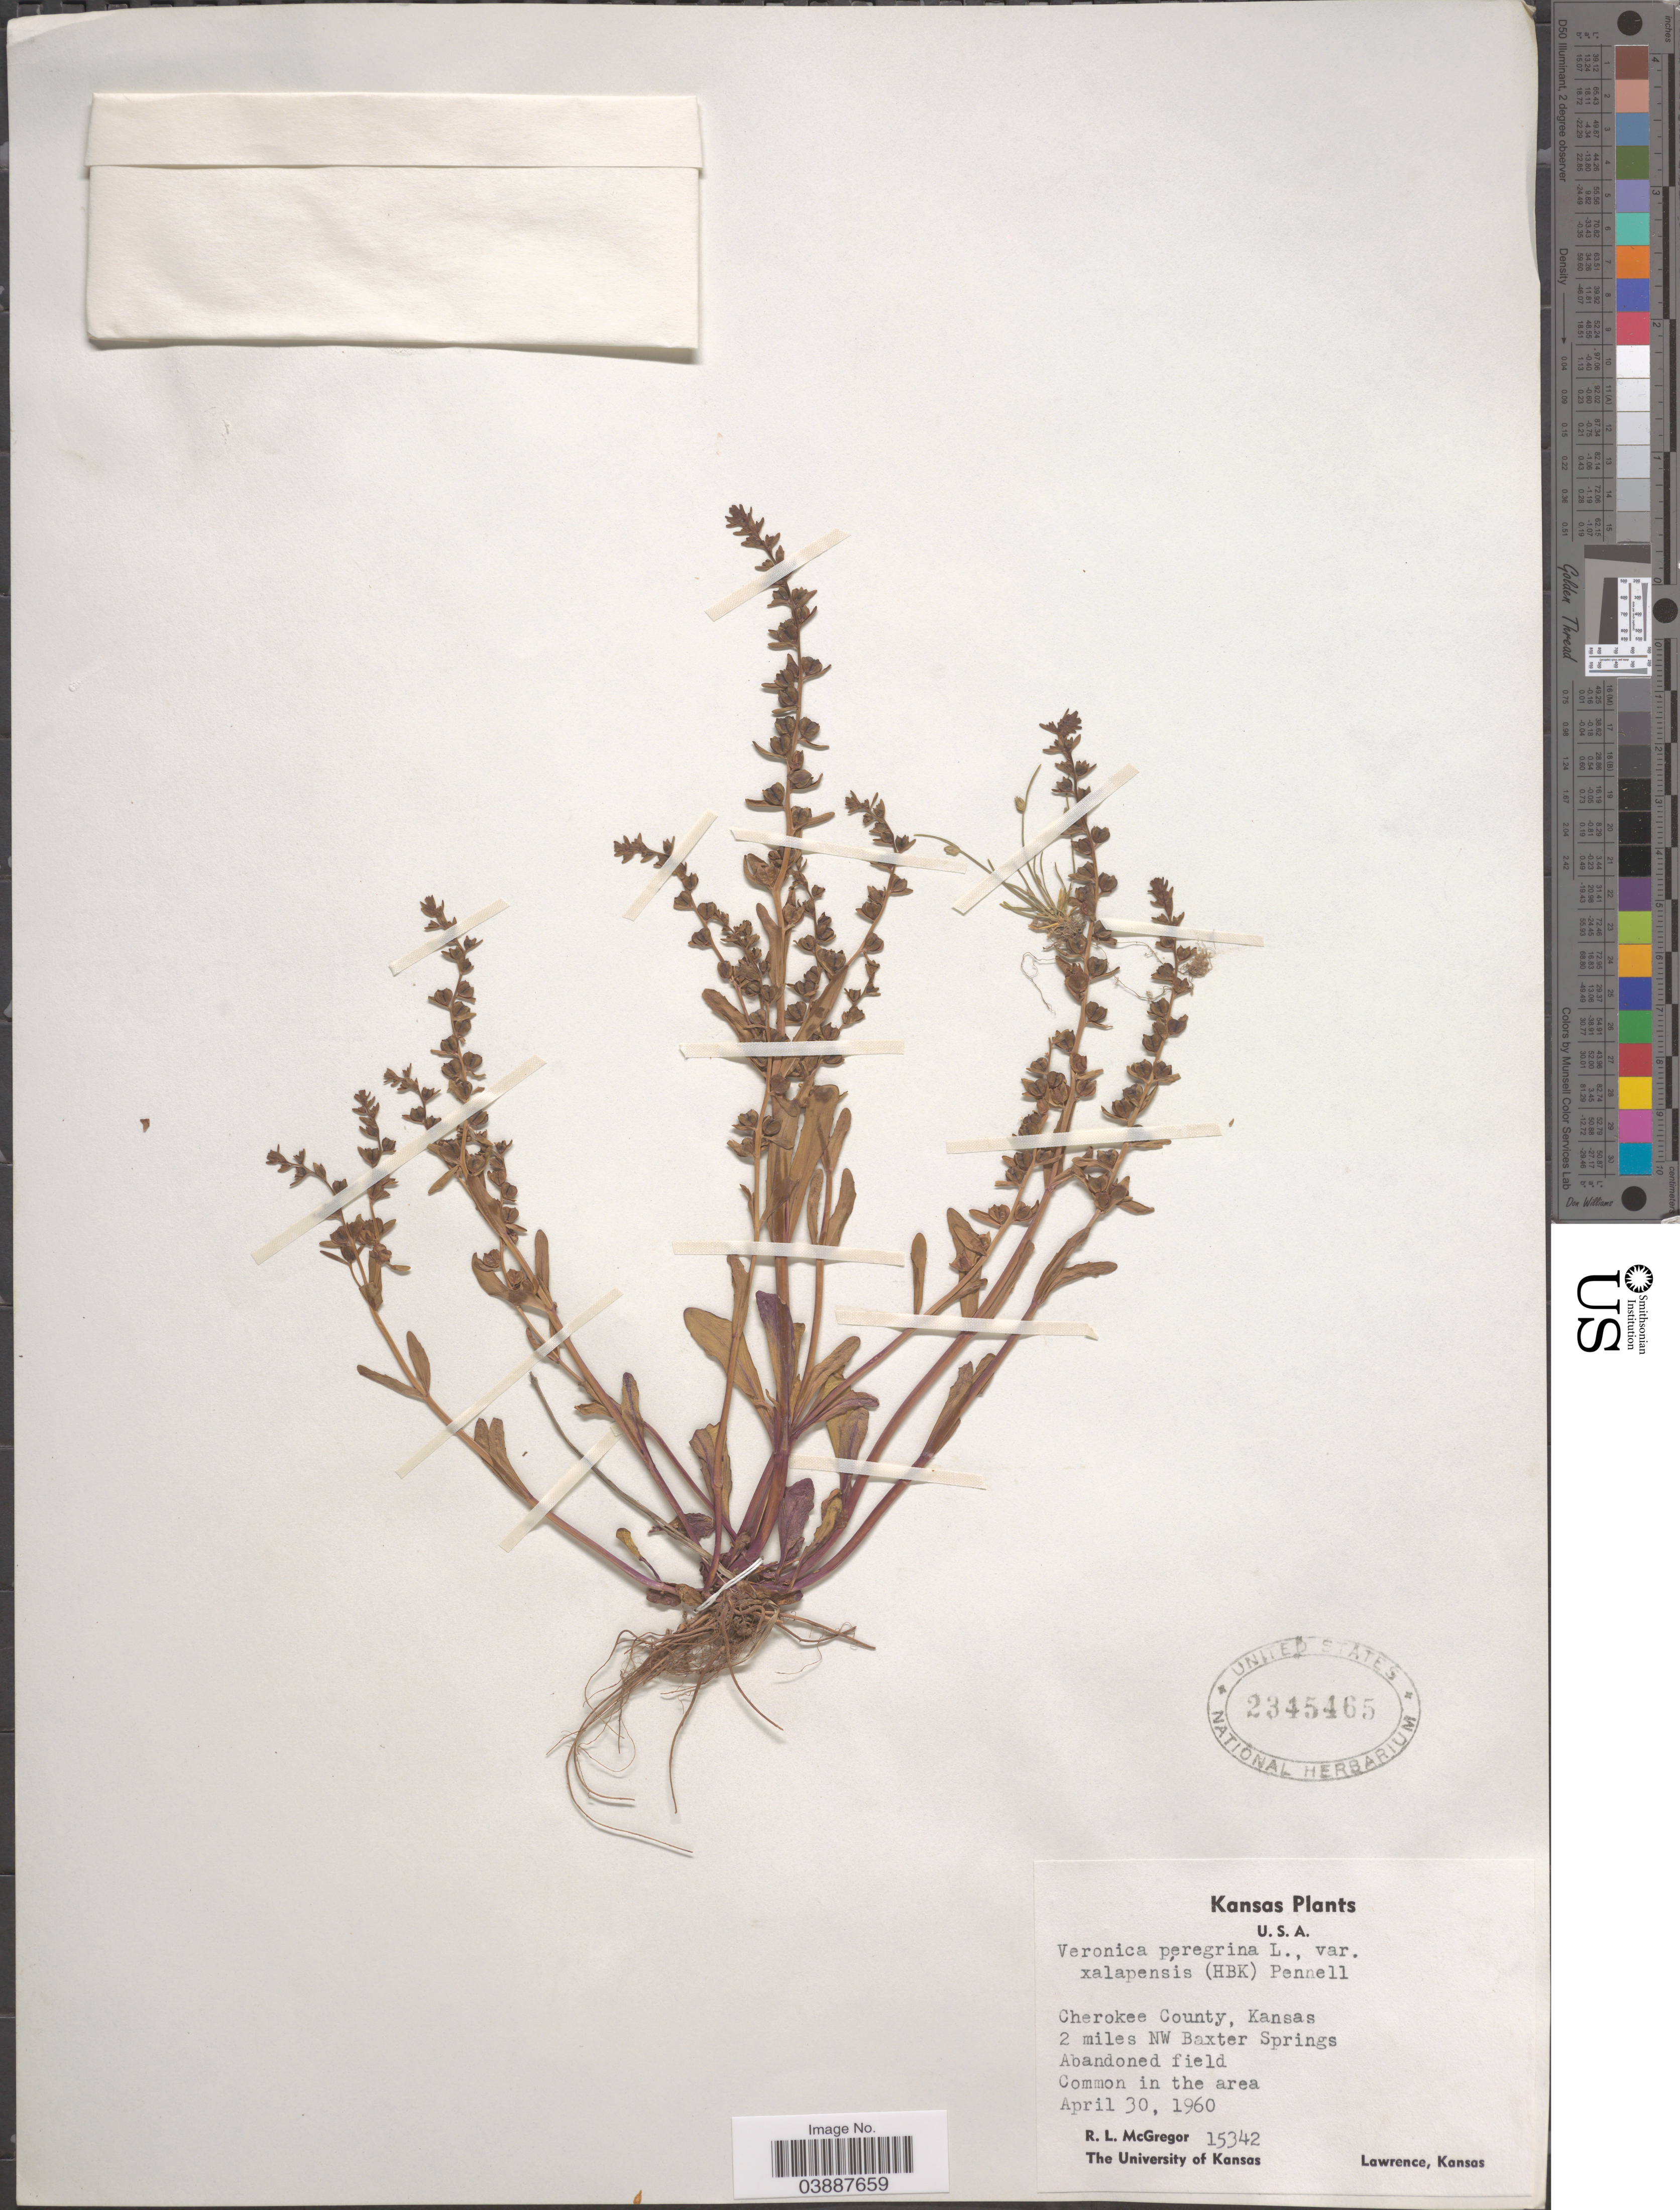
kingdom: Plantae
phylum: Tracheophyta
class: Magnoliopsida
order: Lamiales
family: Plantaginaceae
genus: Veronica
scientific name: Veronica peregrina var. xalapensis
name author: Kunth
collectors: R. McGregor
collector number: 15342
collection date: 1960-04-30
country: United States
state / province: Kansas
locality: Cherokee County. 2 miles NW Baxter Springs.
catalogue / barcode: US 2345465